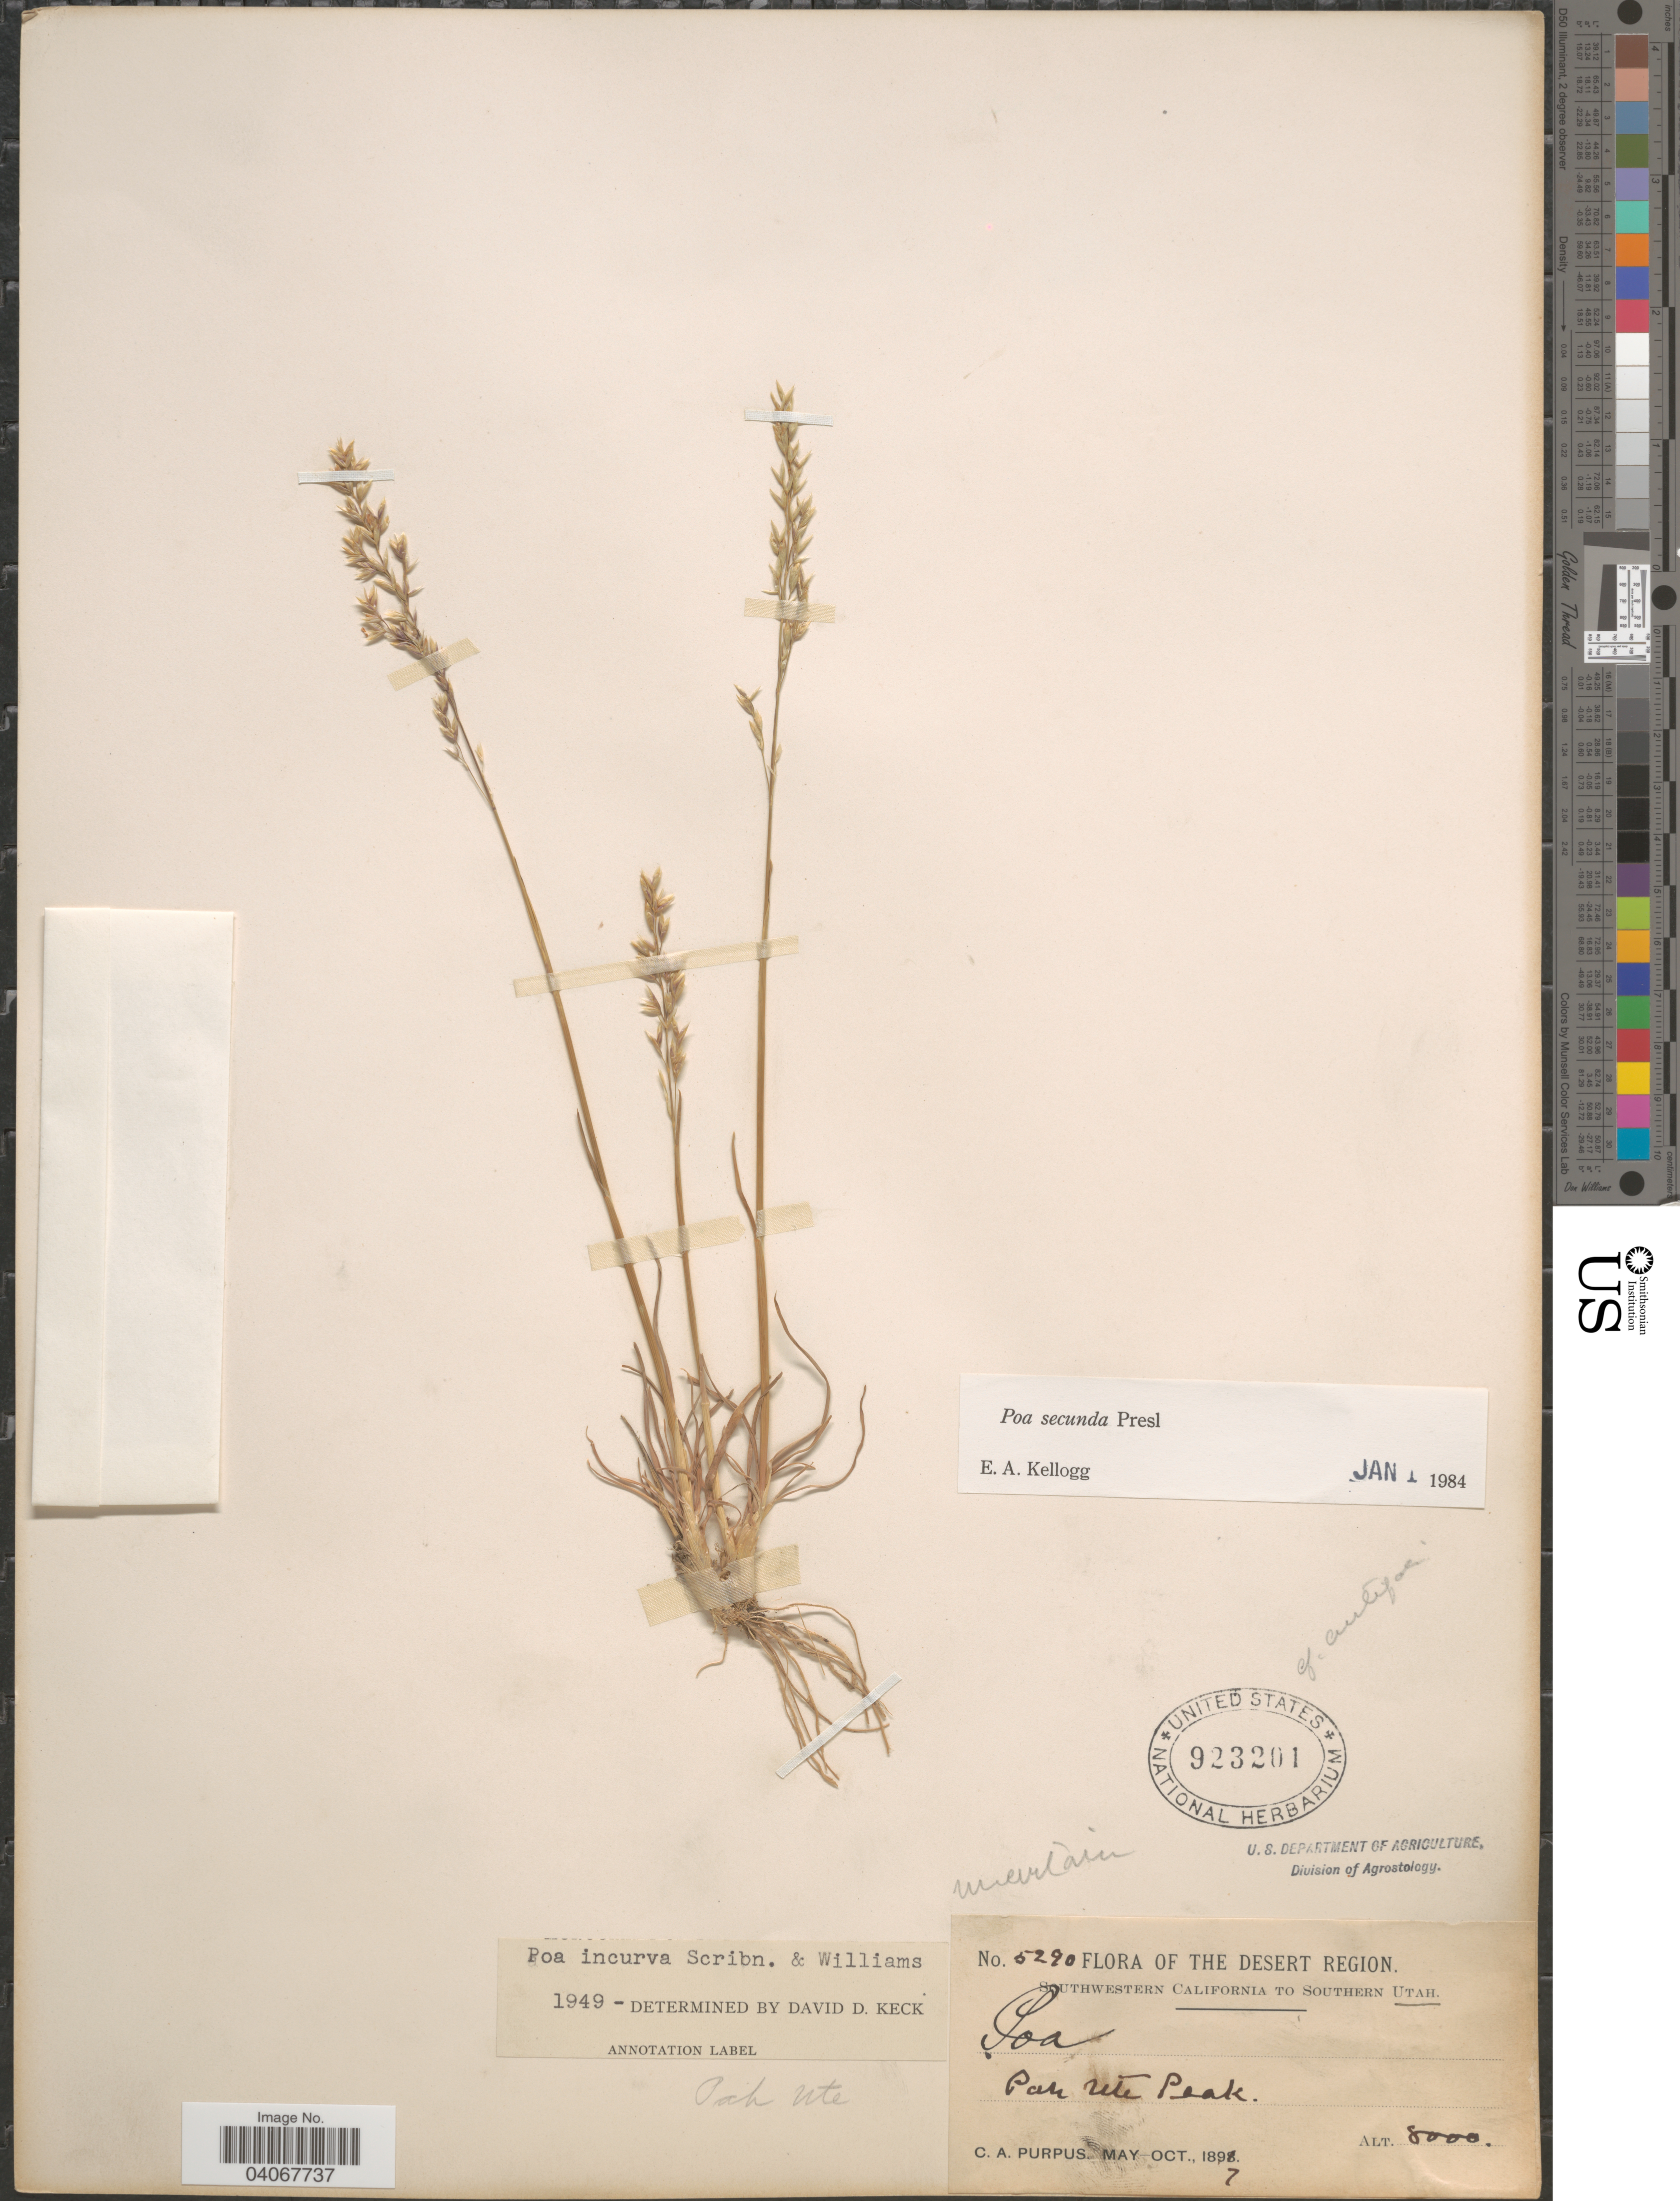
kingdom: Plantae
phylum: Tracheophyta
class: Liliopsida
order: Poales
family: Poaceae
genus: Poa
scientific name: Poa secunda subsp. secunda var. secunda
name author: J. Presl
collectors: C. A. Purpus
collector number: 5290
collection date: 1897-05/1897-10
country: United States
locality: The Desert Region. Southwestern California to Southern Utah. Pah Ute Peak. Pah Ute.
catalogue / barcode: US 923201